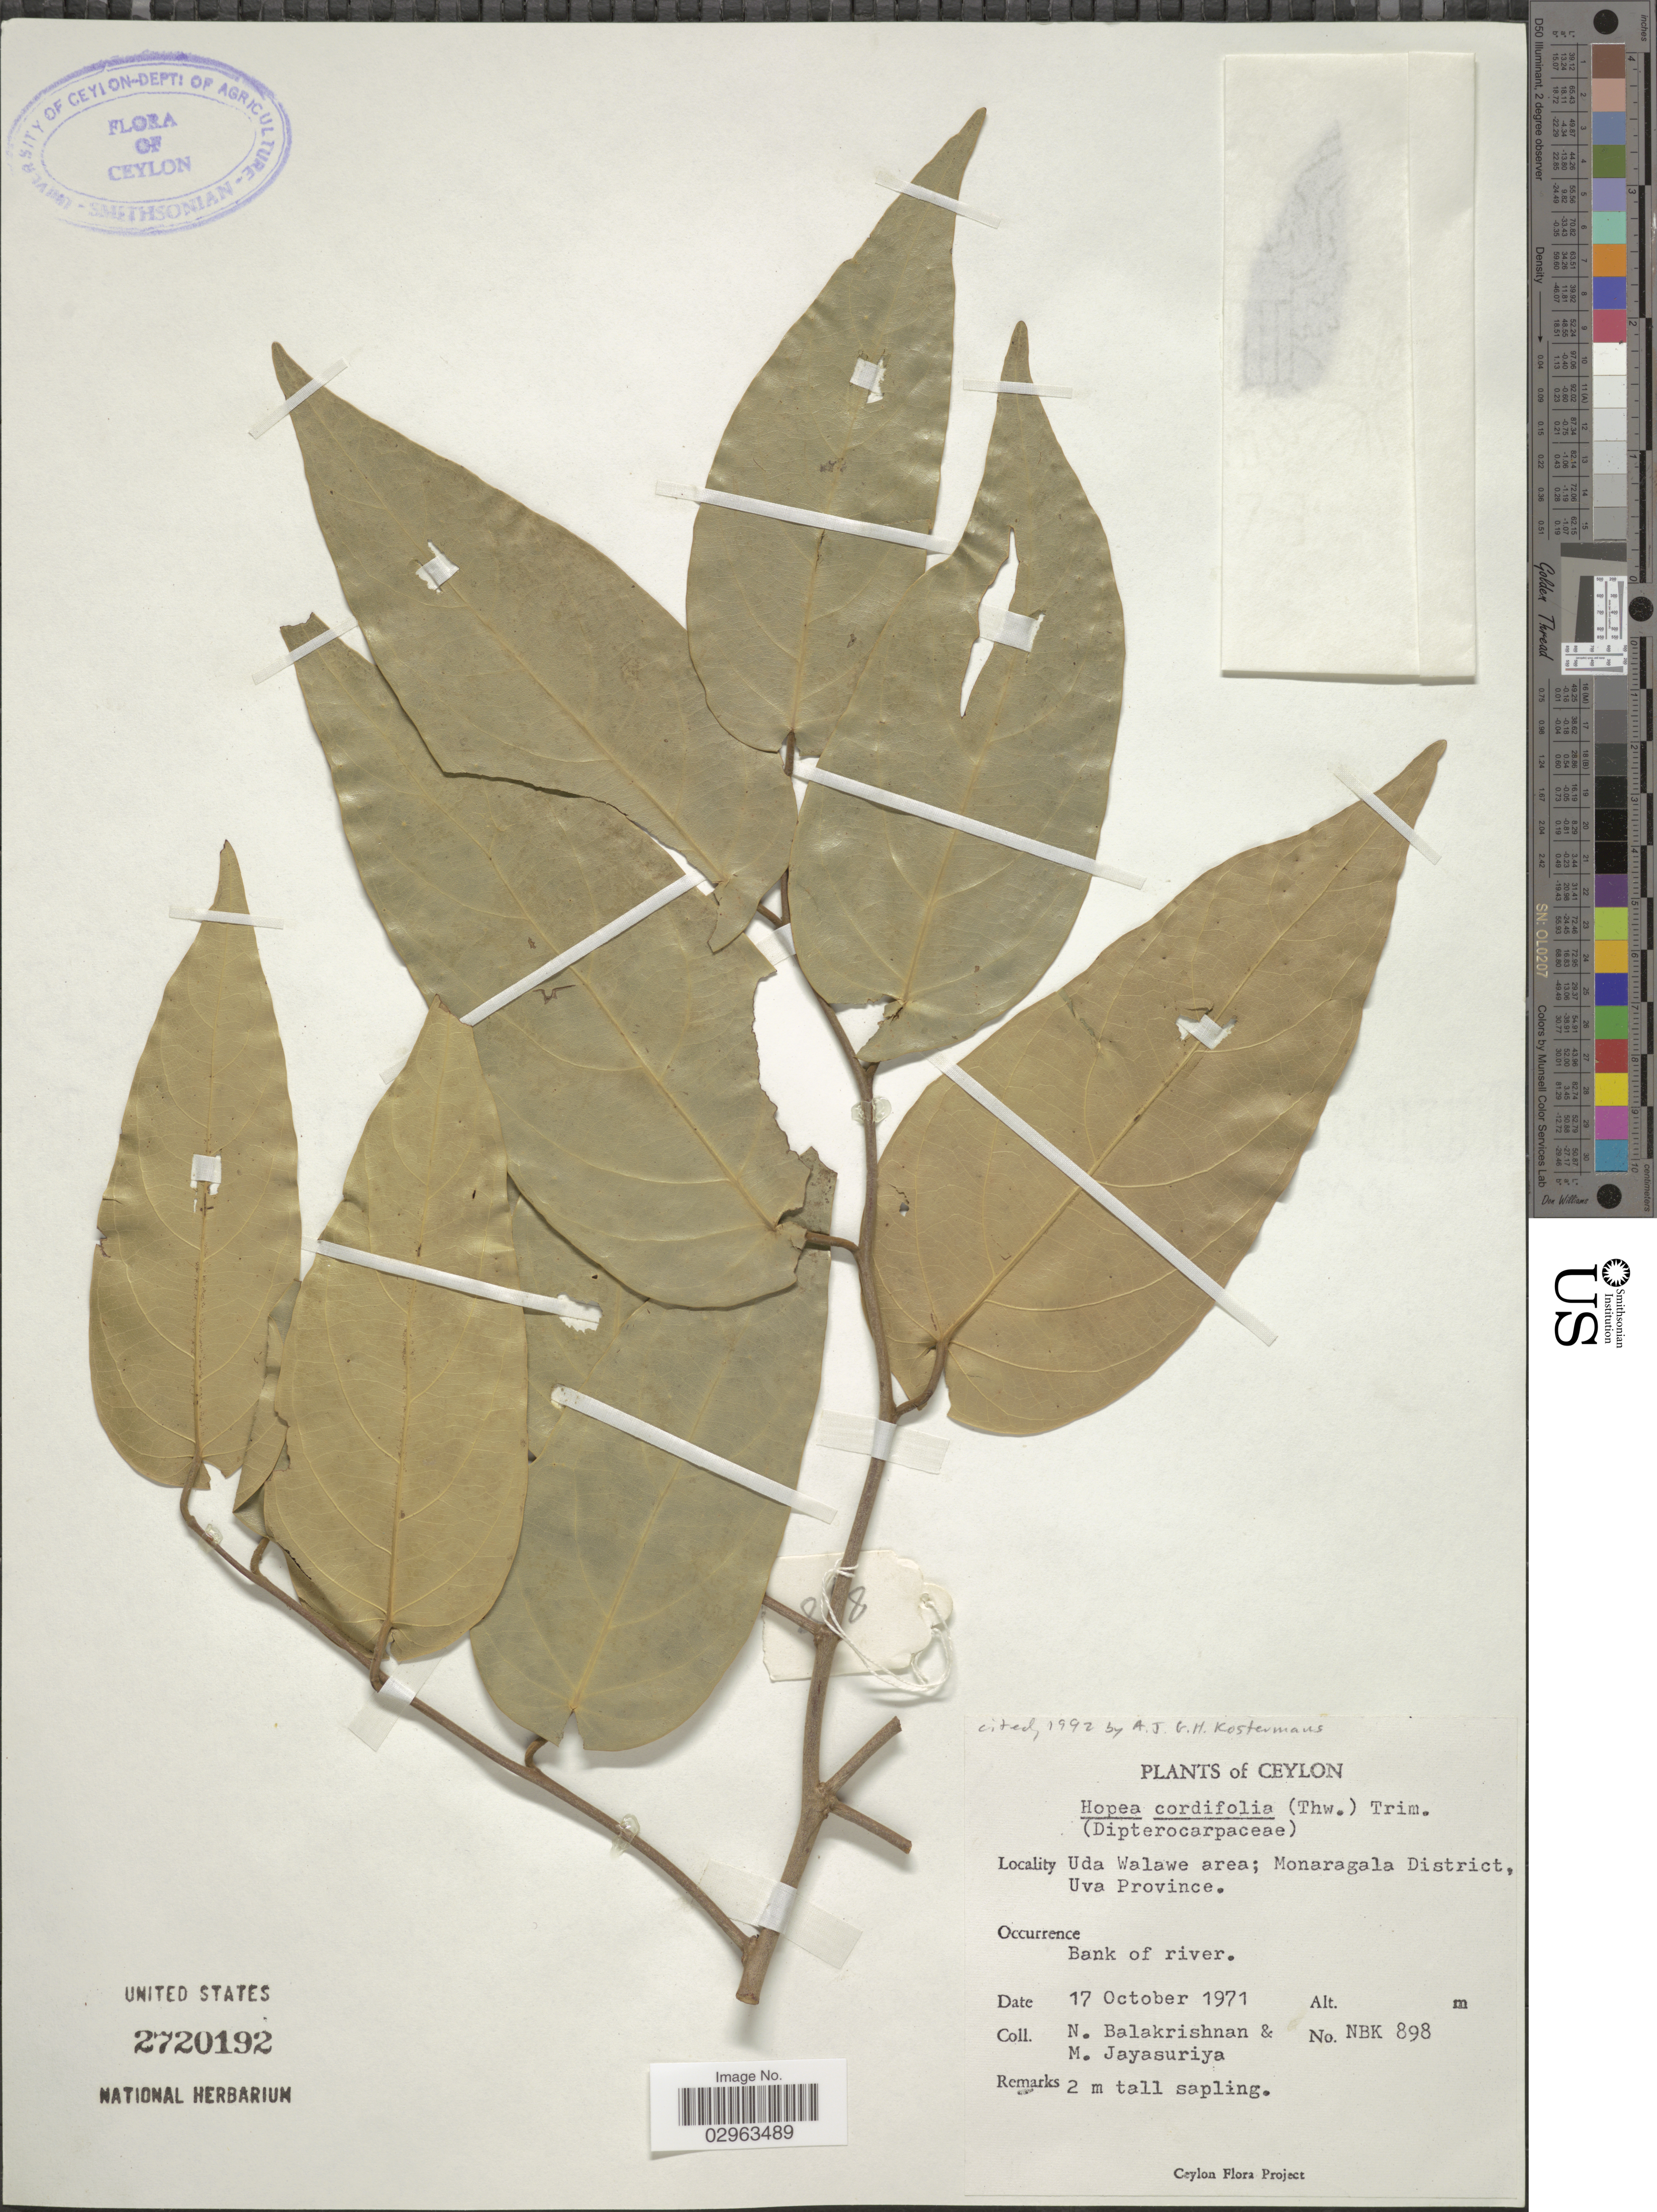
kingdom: Plantae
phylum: Tracheophyta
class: Magnoliopsida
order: Malvales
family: Dipterocarpaceae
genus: Hopea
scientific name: Hopea cordifolia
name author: Trimen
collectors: N. Balakrishnan & M. Jayasuriya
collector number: NBK898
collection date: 1971-10-17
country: Sri Lanka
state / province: Uva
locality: Ceylon. Uda Walawe area; Monaragala District.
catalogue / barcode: US 2720192